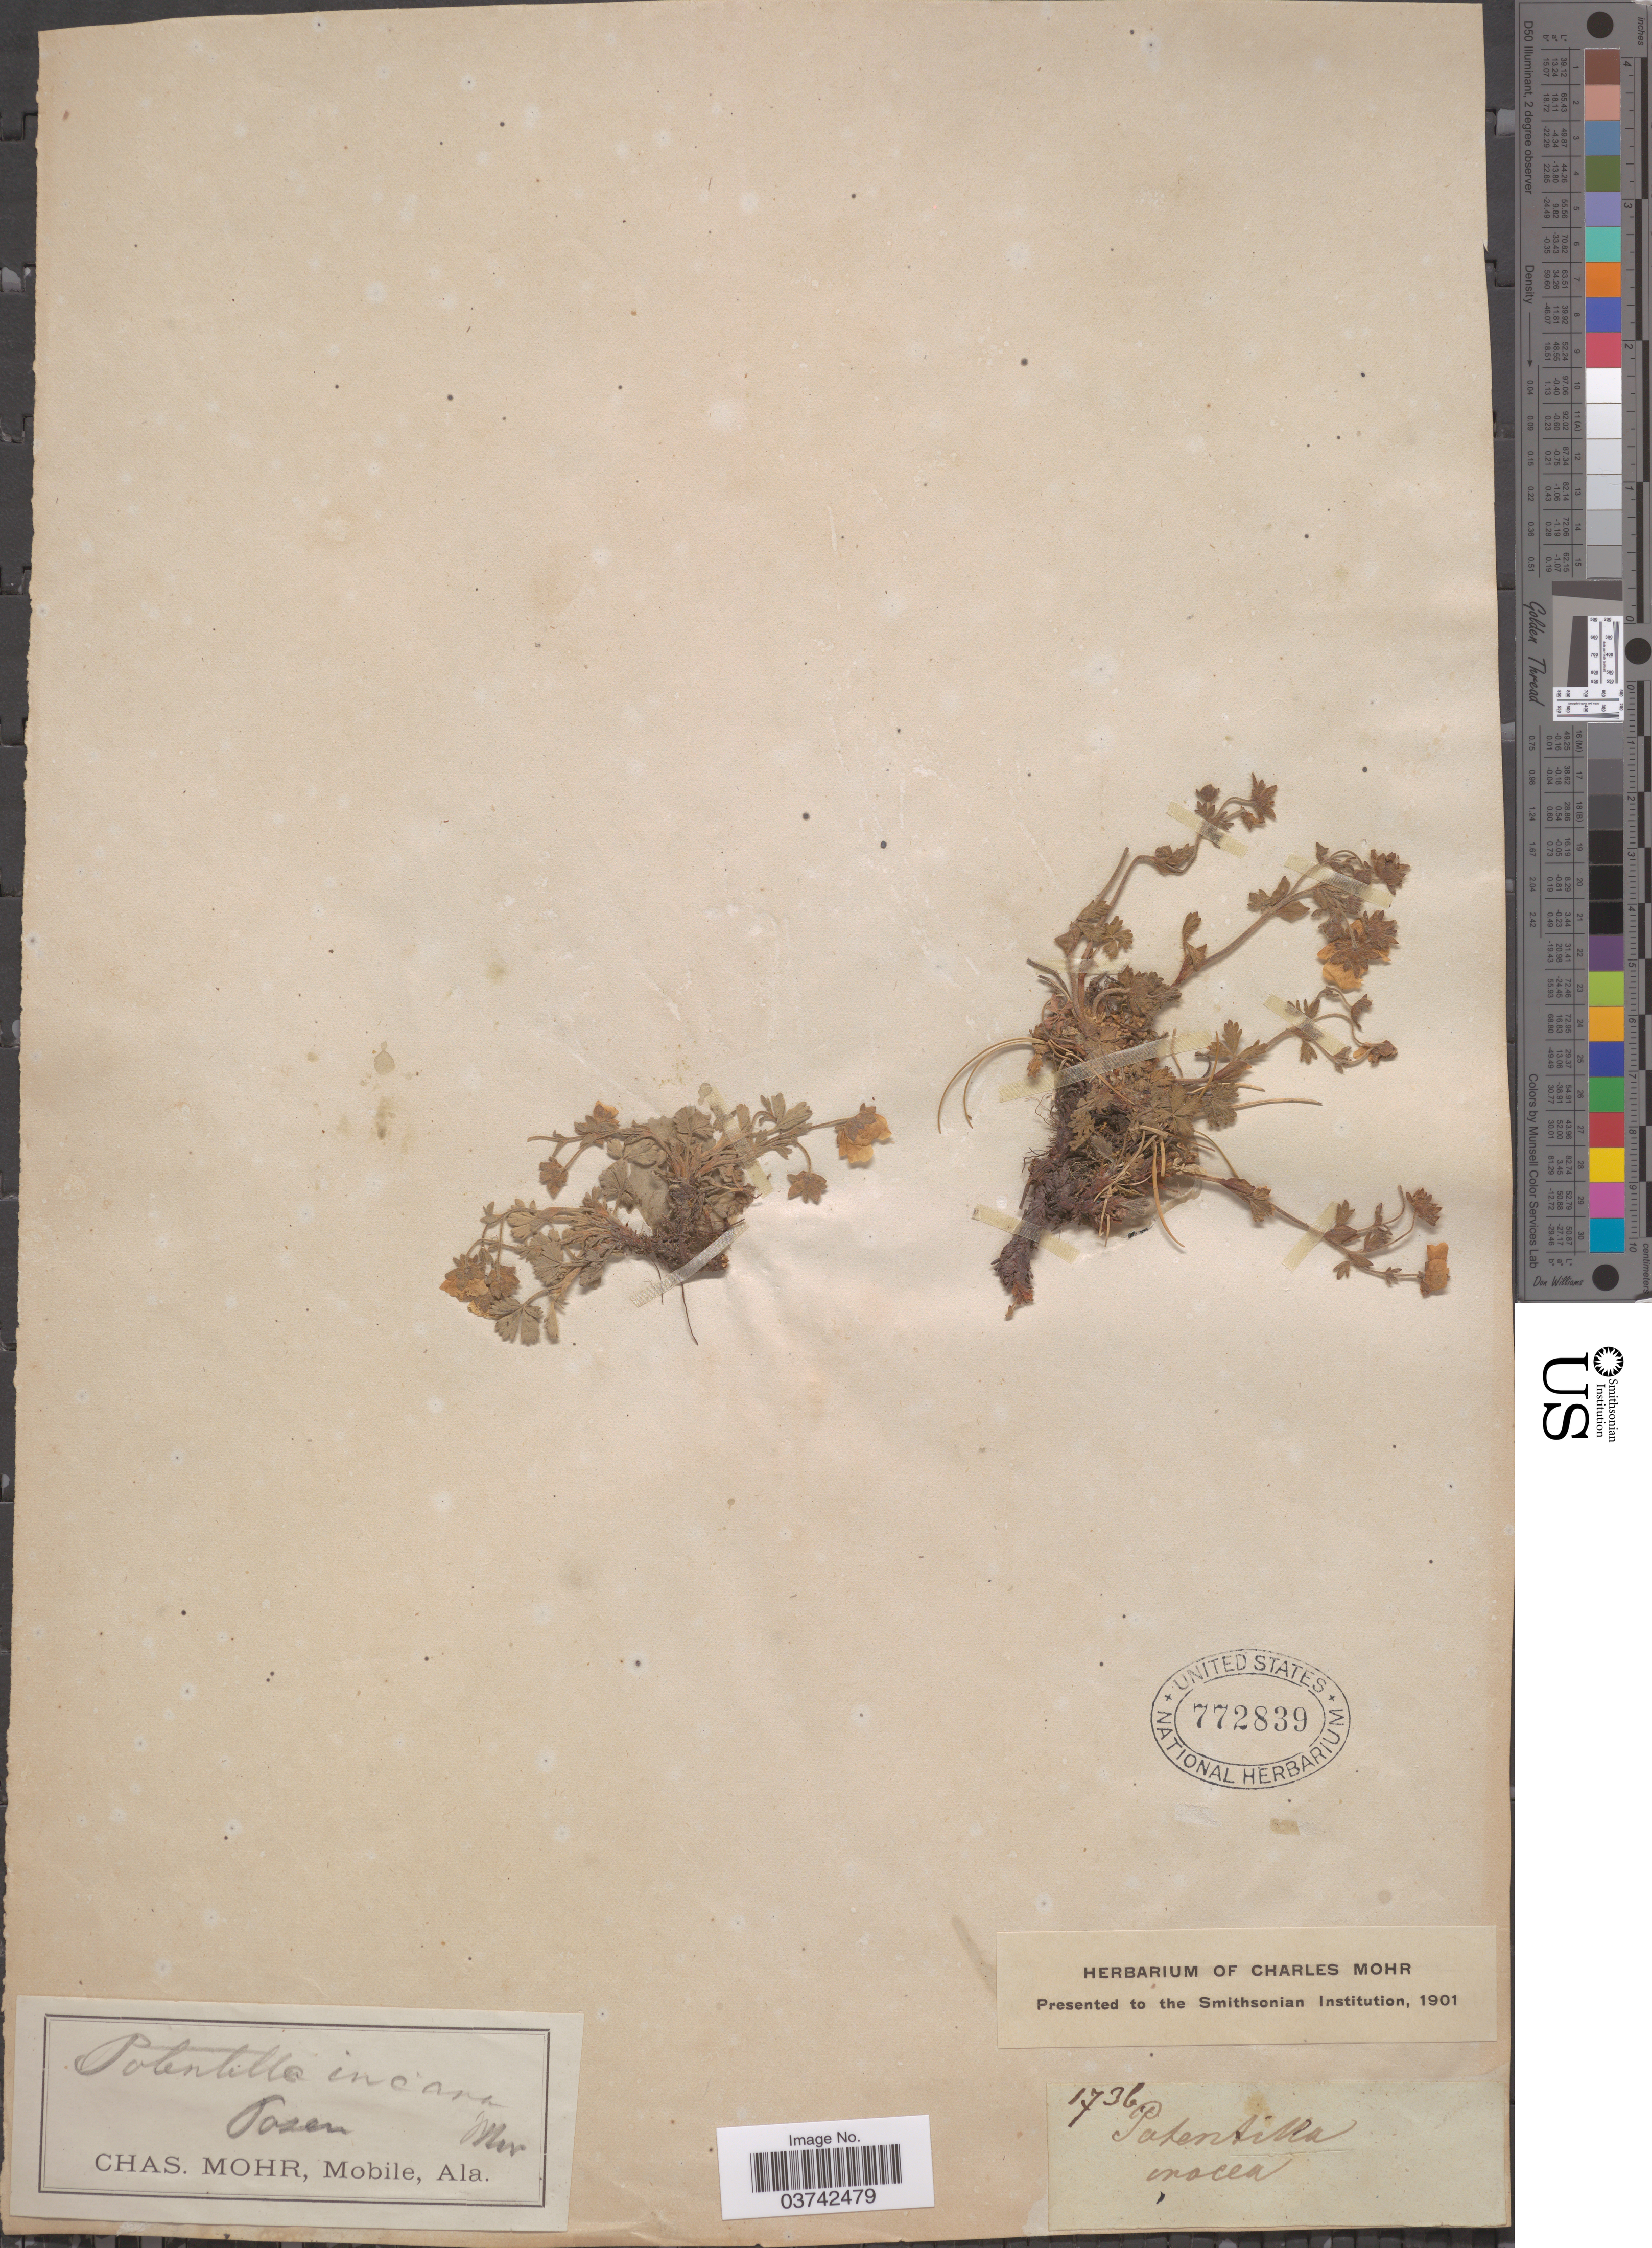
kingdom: Plantae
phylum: Tracheophyta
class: Magnoliopsida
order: Rosales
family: Rosaceae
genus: Potentilla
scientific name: Potentilla incana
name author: G. Gaertn. et al.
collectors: Mohr, C. T. (herbarium)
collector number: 1736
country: United States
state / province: Alabama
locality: Mobile.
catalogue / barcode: US 772839